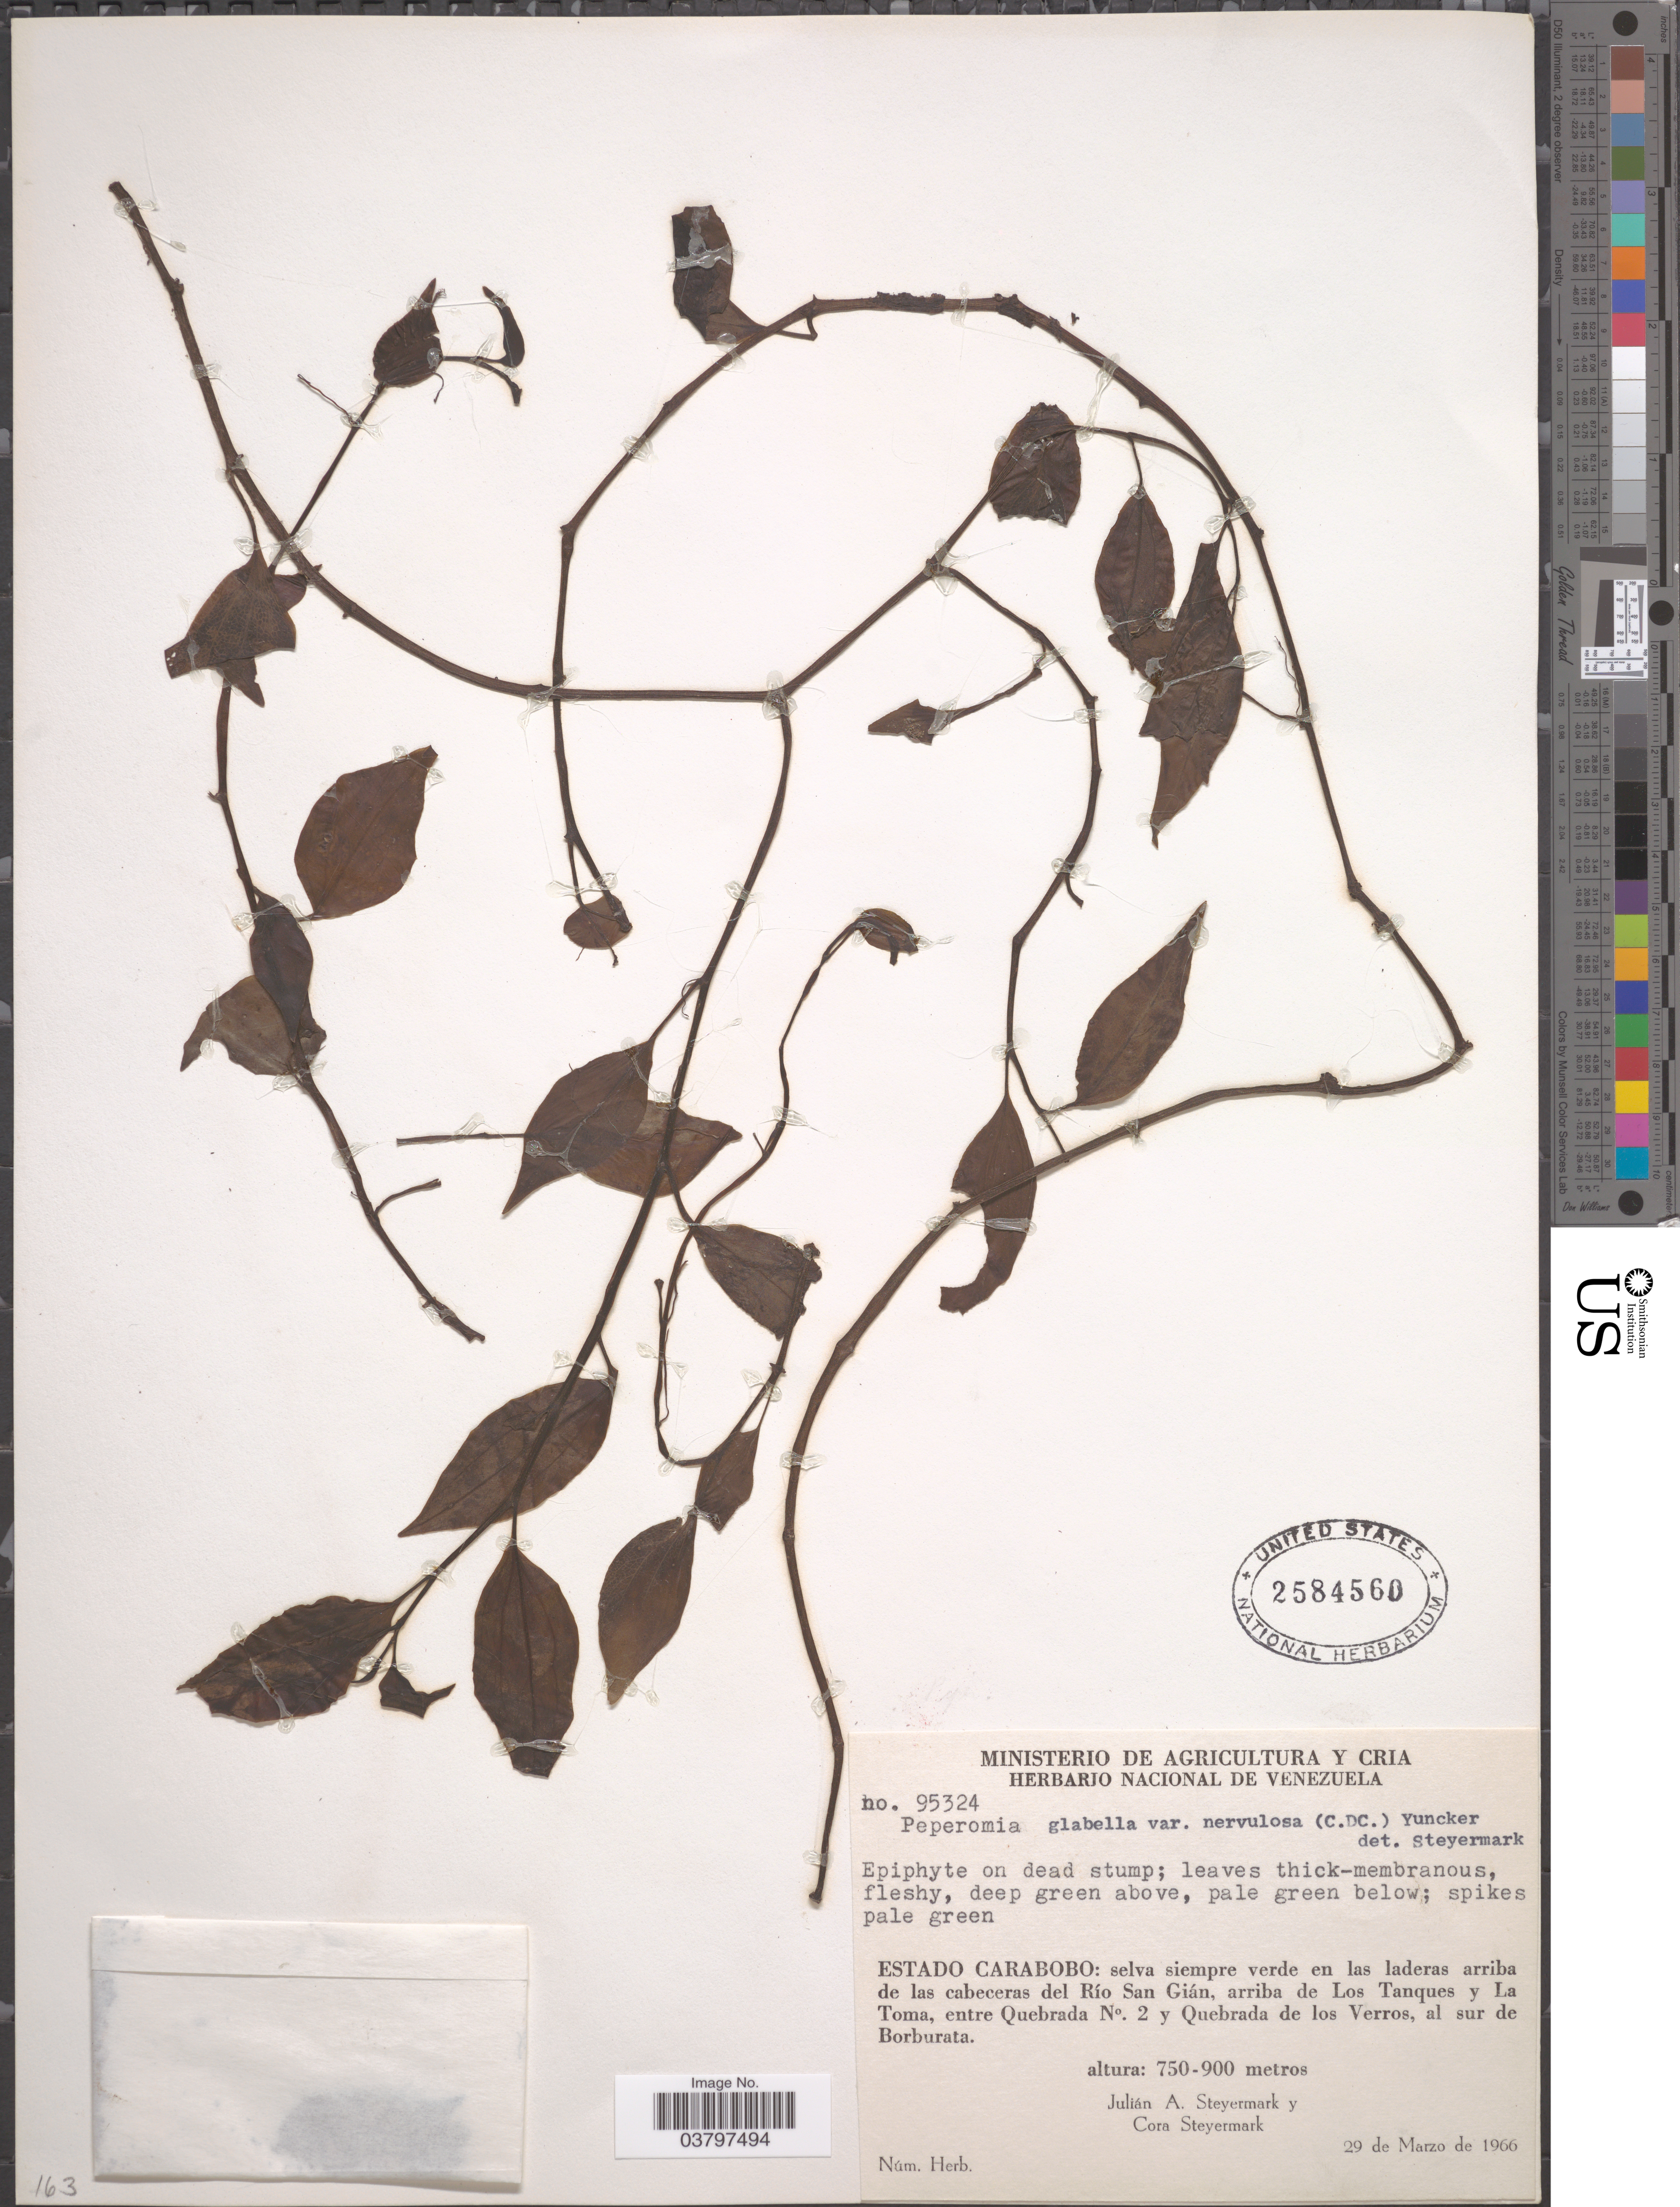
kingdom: Plantae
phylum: Tracheophyta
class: Magnoliopsida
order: Piperales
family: Piperaceae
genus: Peperomia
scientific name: Peperomia glabella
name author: (Sw.) A. Dietr.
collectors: J. Steyermark & C. Steyermark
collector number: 95324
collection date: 1966-03-29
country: Venezuela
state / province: Carabobo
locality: Estado Carabobo: selva siempre verde en las laderas arriba de las cabeceras del Río San Gián, arriba de Los Tanques y La Toma, entre Quebrada Nº. 2 y Quebrada de los Verros, al sur de Borburata.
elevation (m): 750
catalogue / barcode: US 2584560